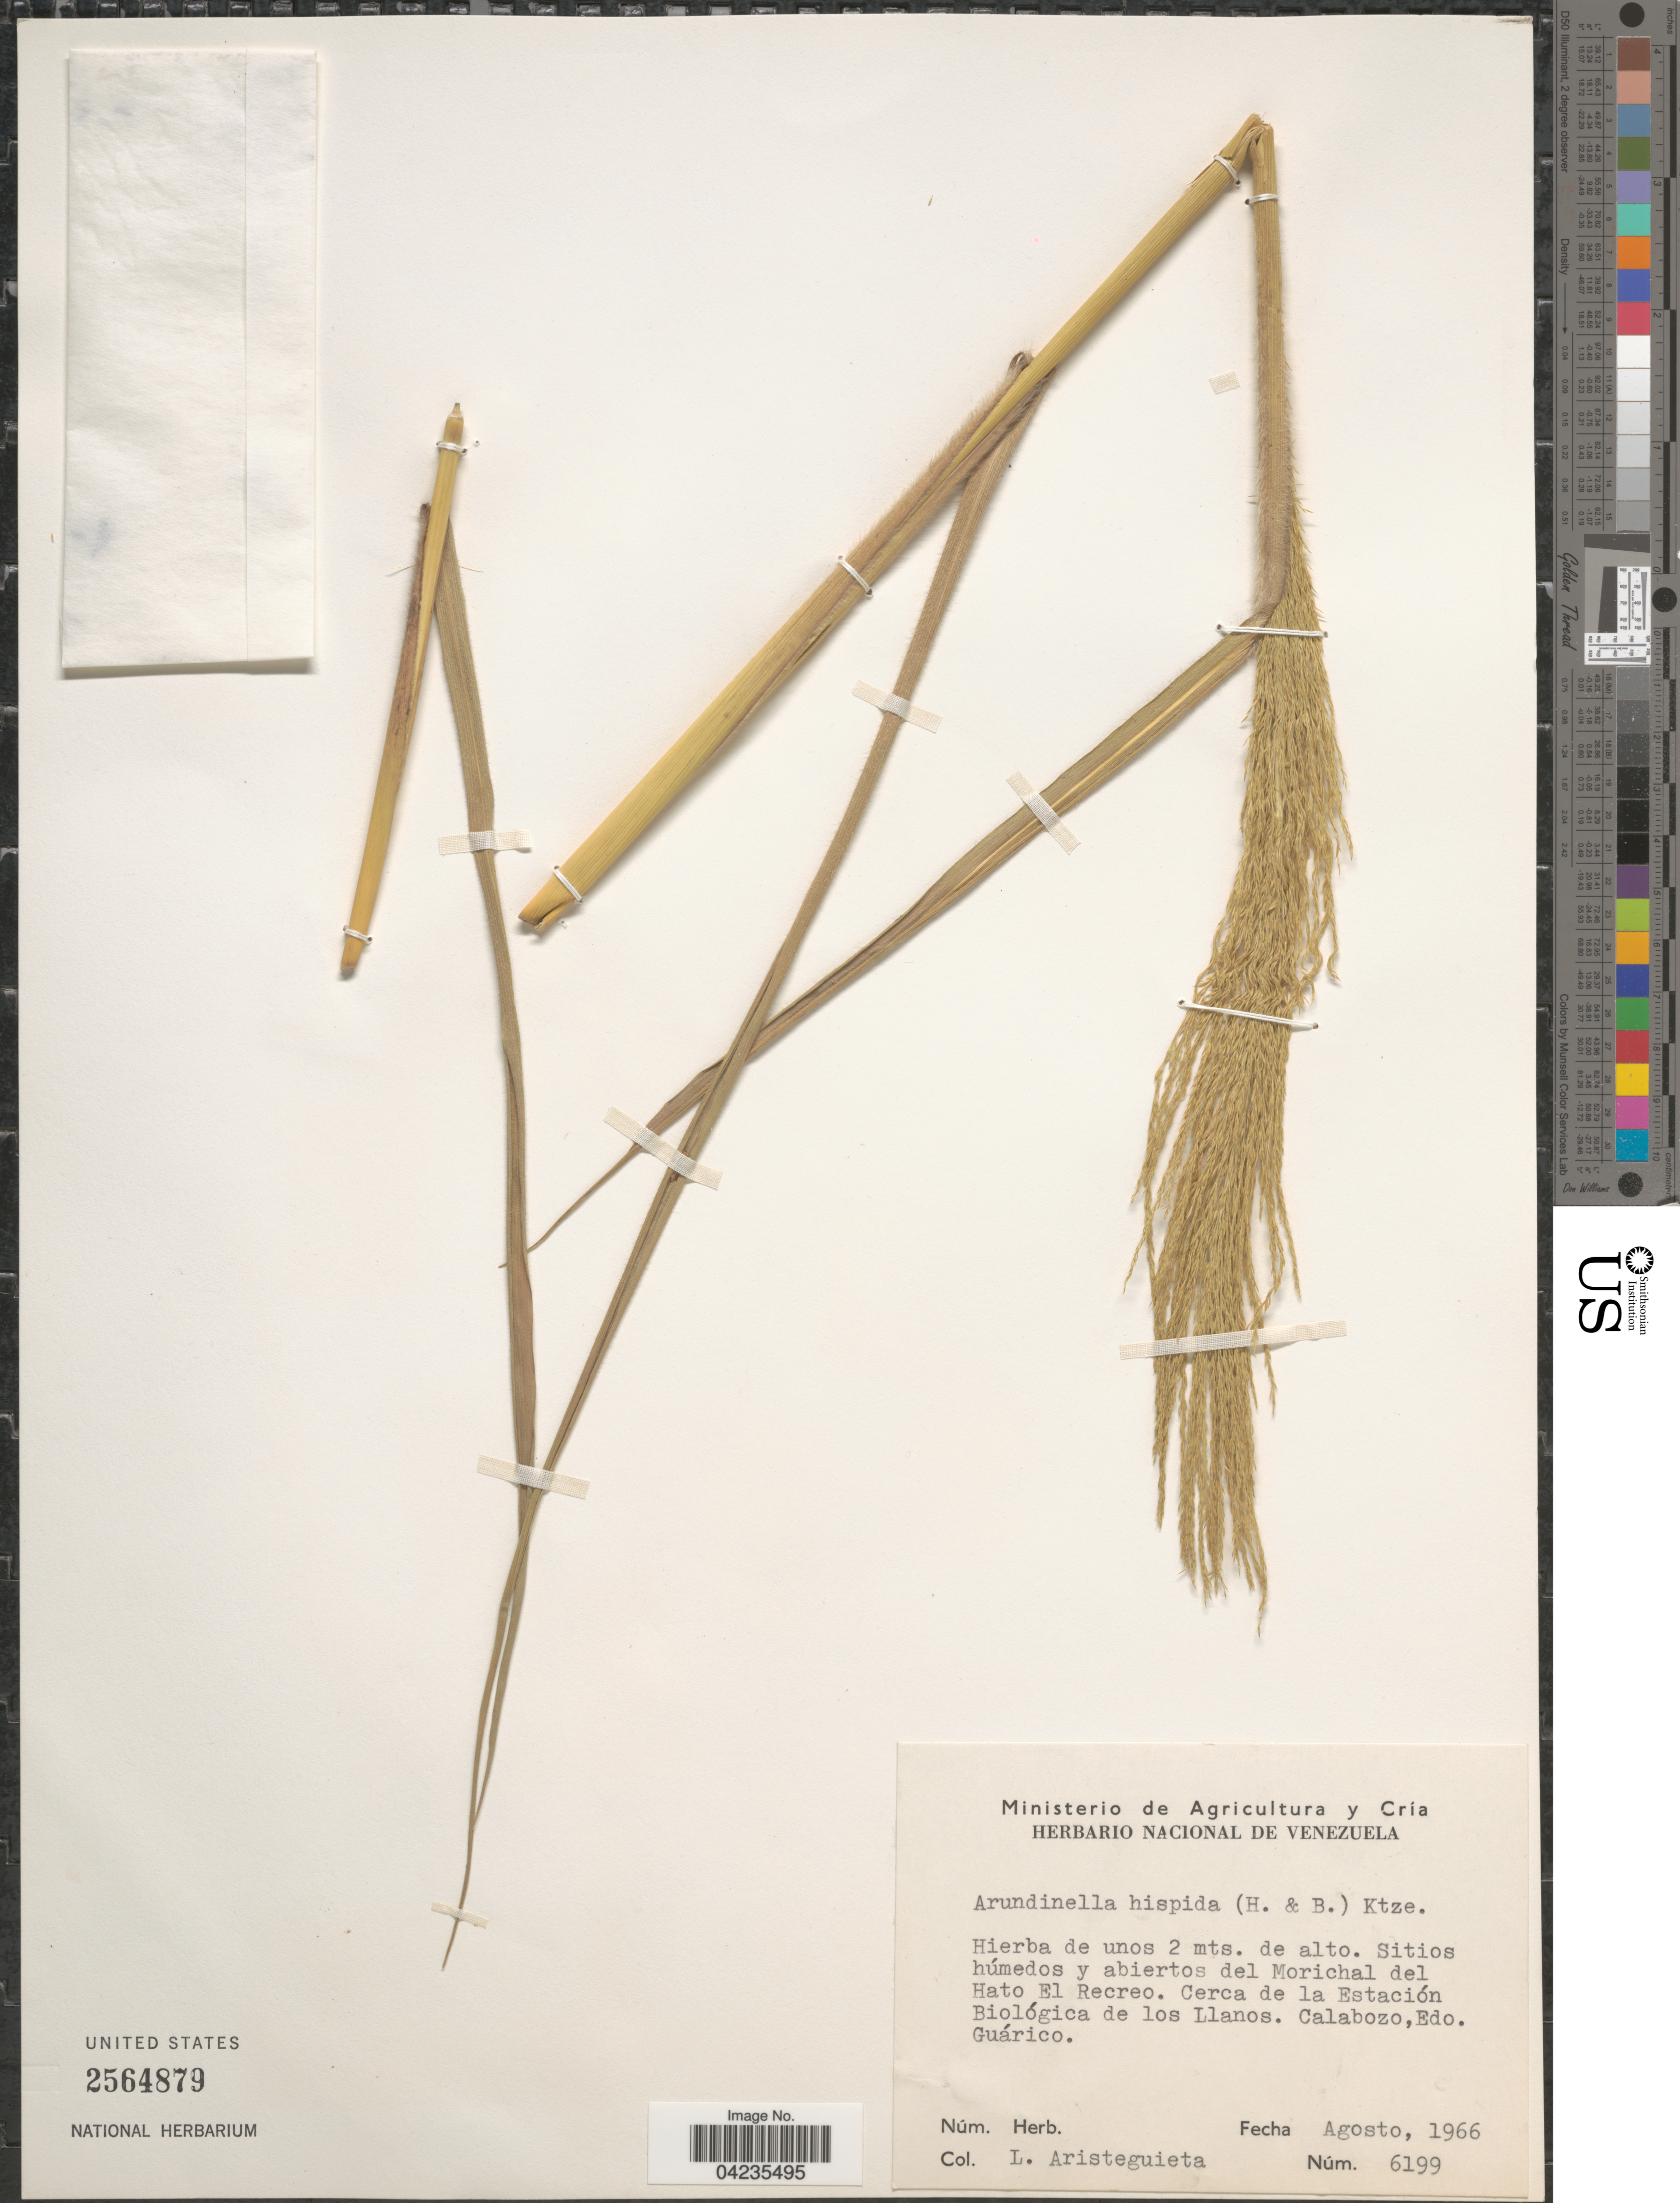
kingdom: Plantae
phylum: Tracheophyta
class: Liliopsida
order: Poales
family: Poaceae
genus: Arundinella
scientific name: Arundinella hispida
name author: (Humb. & Bonpl. ex Willd.) Kuntze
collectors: L. Aristeguieta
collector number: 6199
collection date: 1966-08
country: Venezuela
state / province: Guarico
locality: Sitios húmedos y abiertos del Morichal del Hato El Recreo. Cerca de la Estación Biológica de los Llanos. Calabozo.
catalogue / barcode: US 2564879